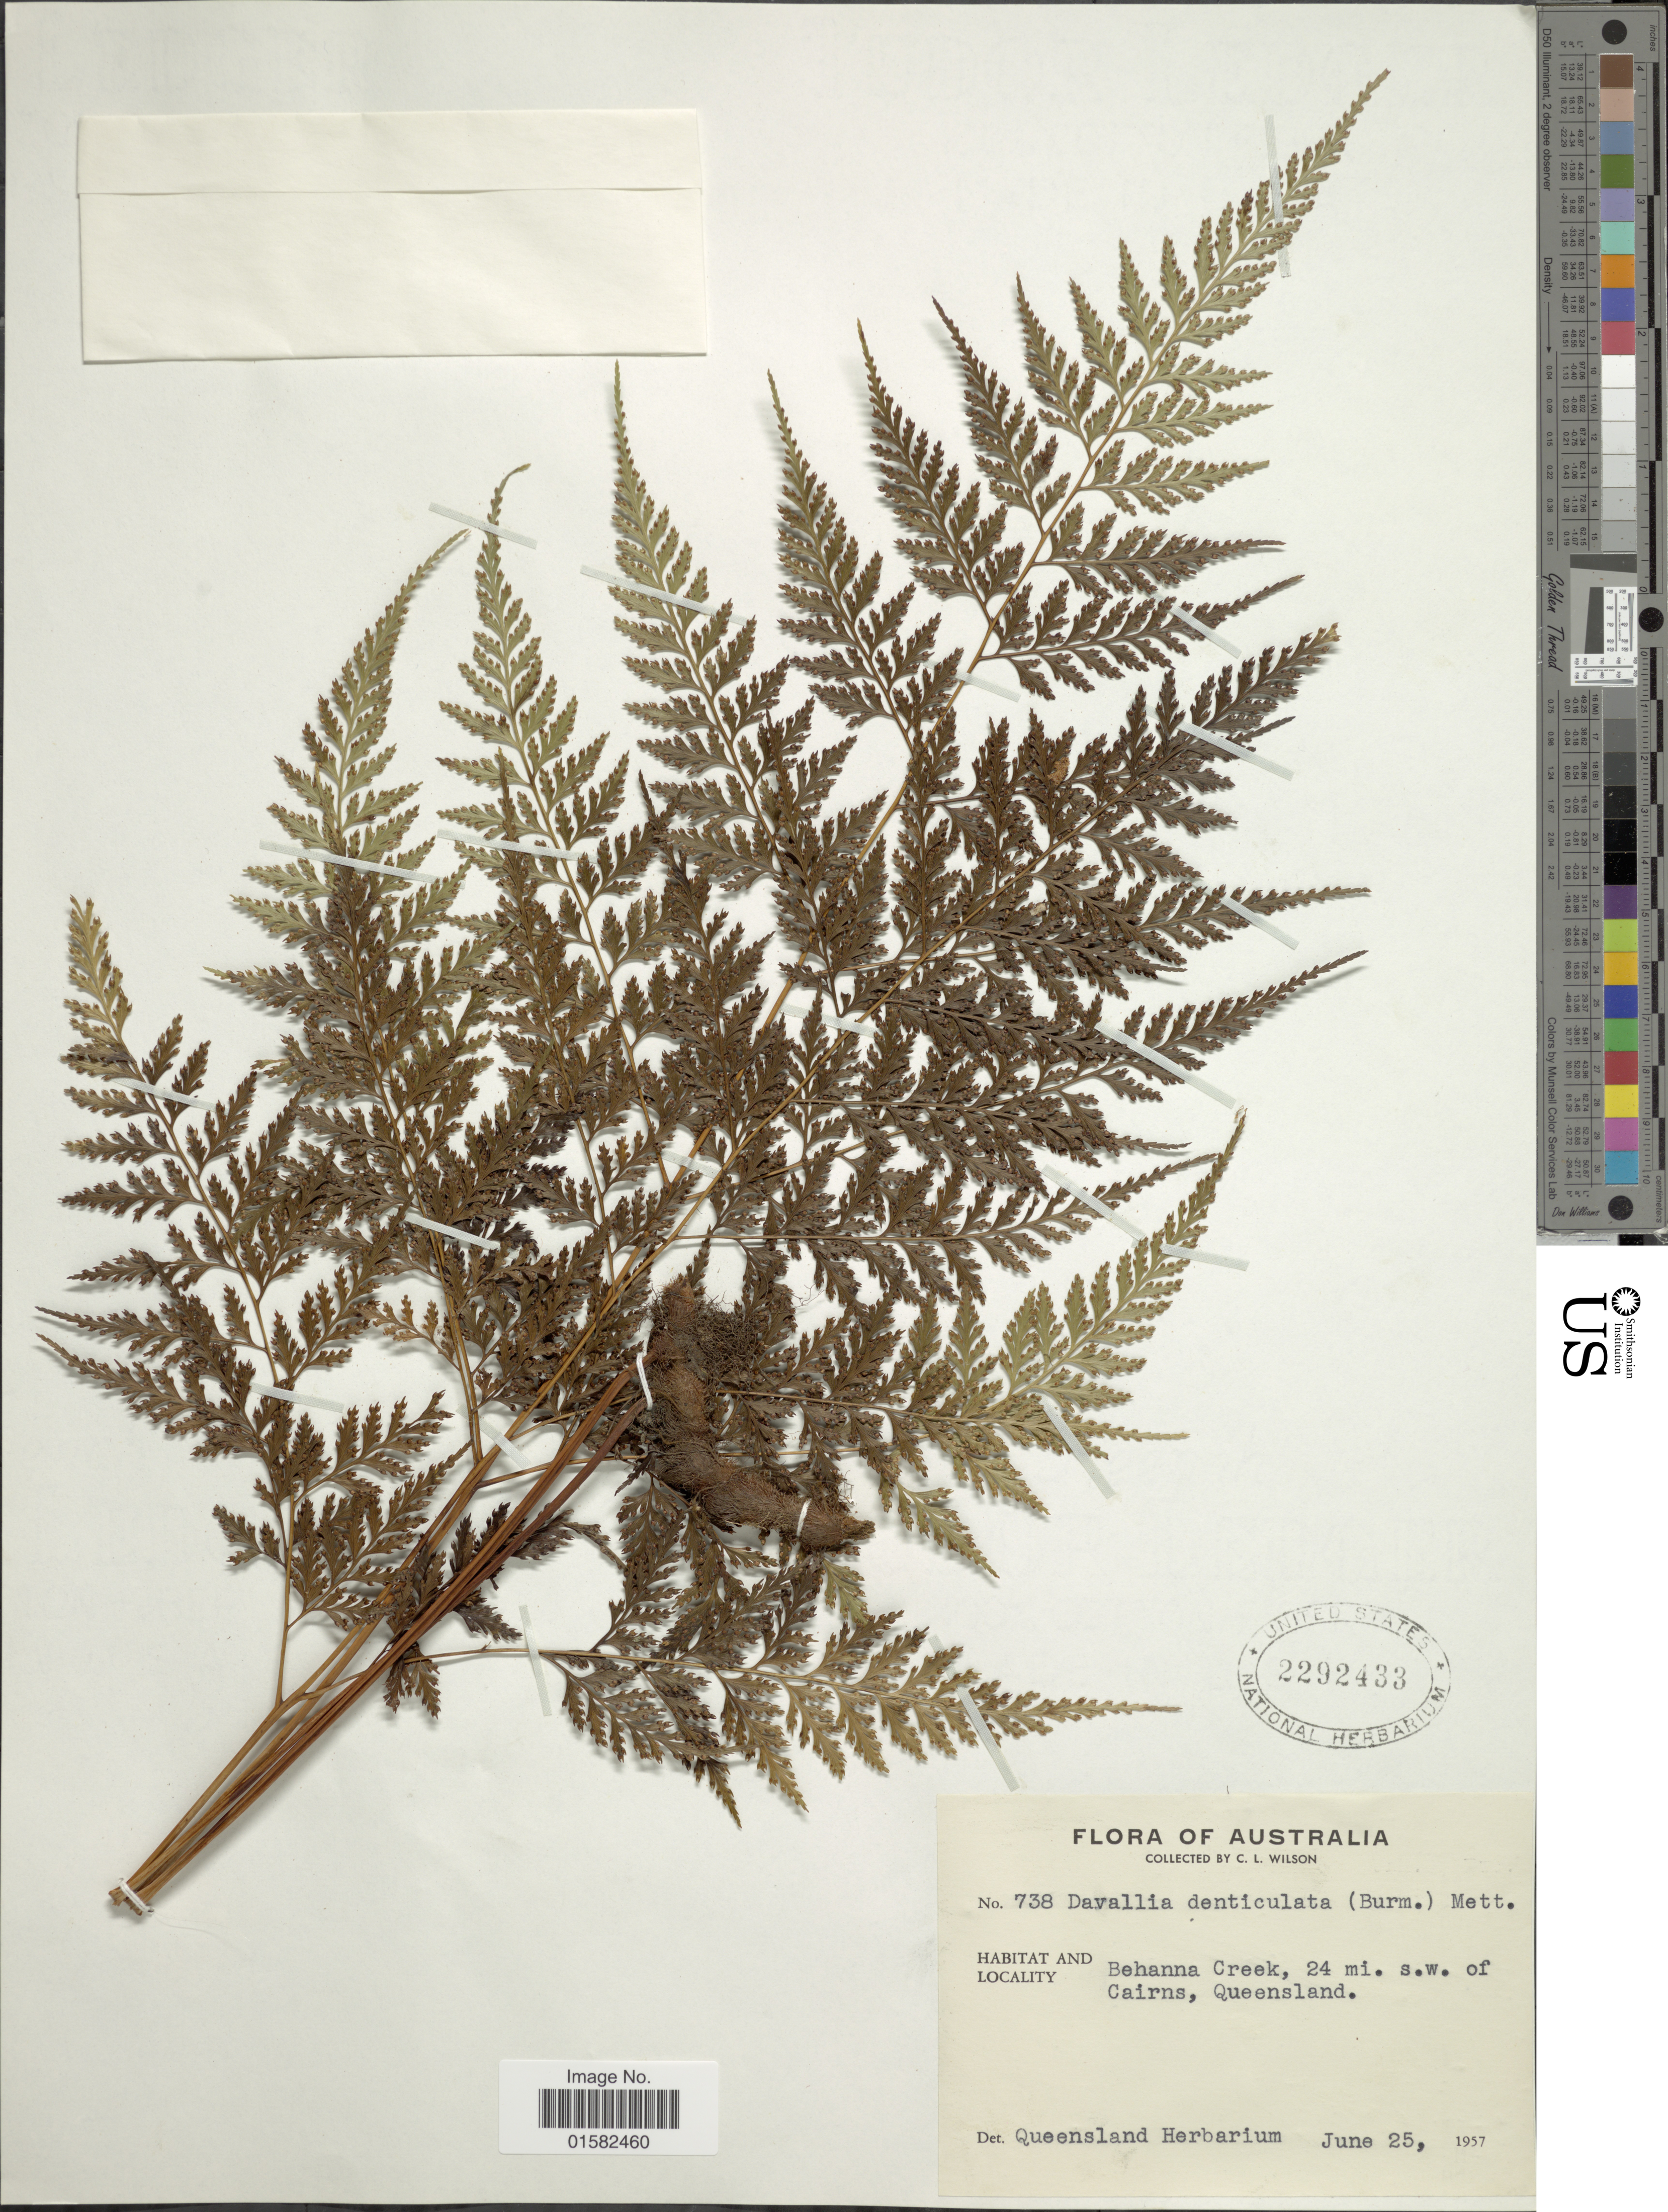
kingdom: Plantae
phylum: Tracheophyta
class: Polypodiopsida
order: Polypodiales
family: Davalliaceae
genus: Wibelia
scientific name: Wibelia denticulata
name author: (Burm. f.) M. Kato & Tsutsumi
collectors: C. L. Wilson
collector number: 738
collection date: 1957-06-25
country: Australia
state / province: Queensland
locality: Behanna Creek, 24 mi .s.w of Crains.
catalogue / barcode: US 2292433